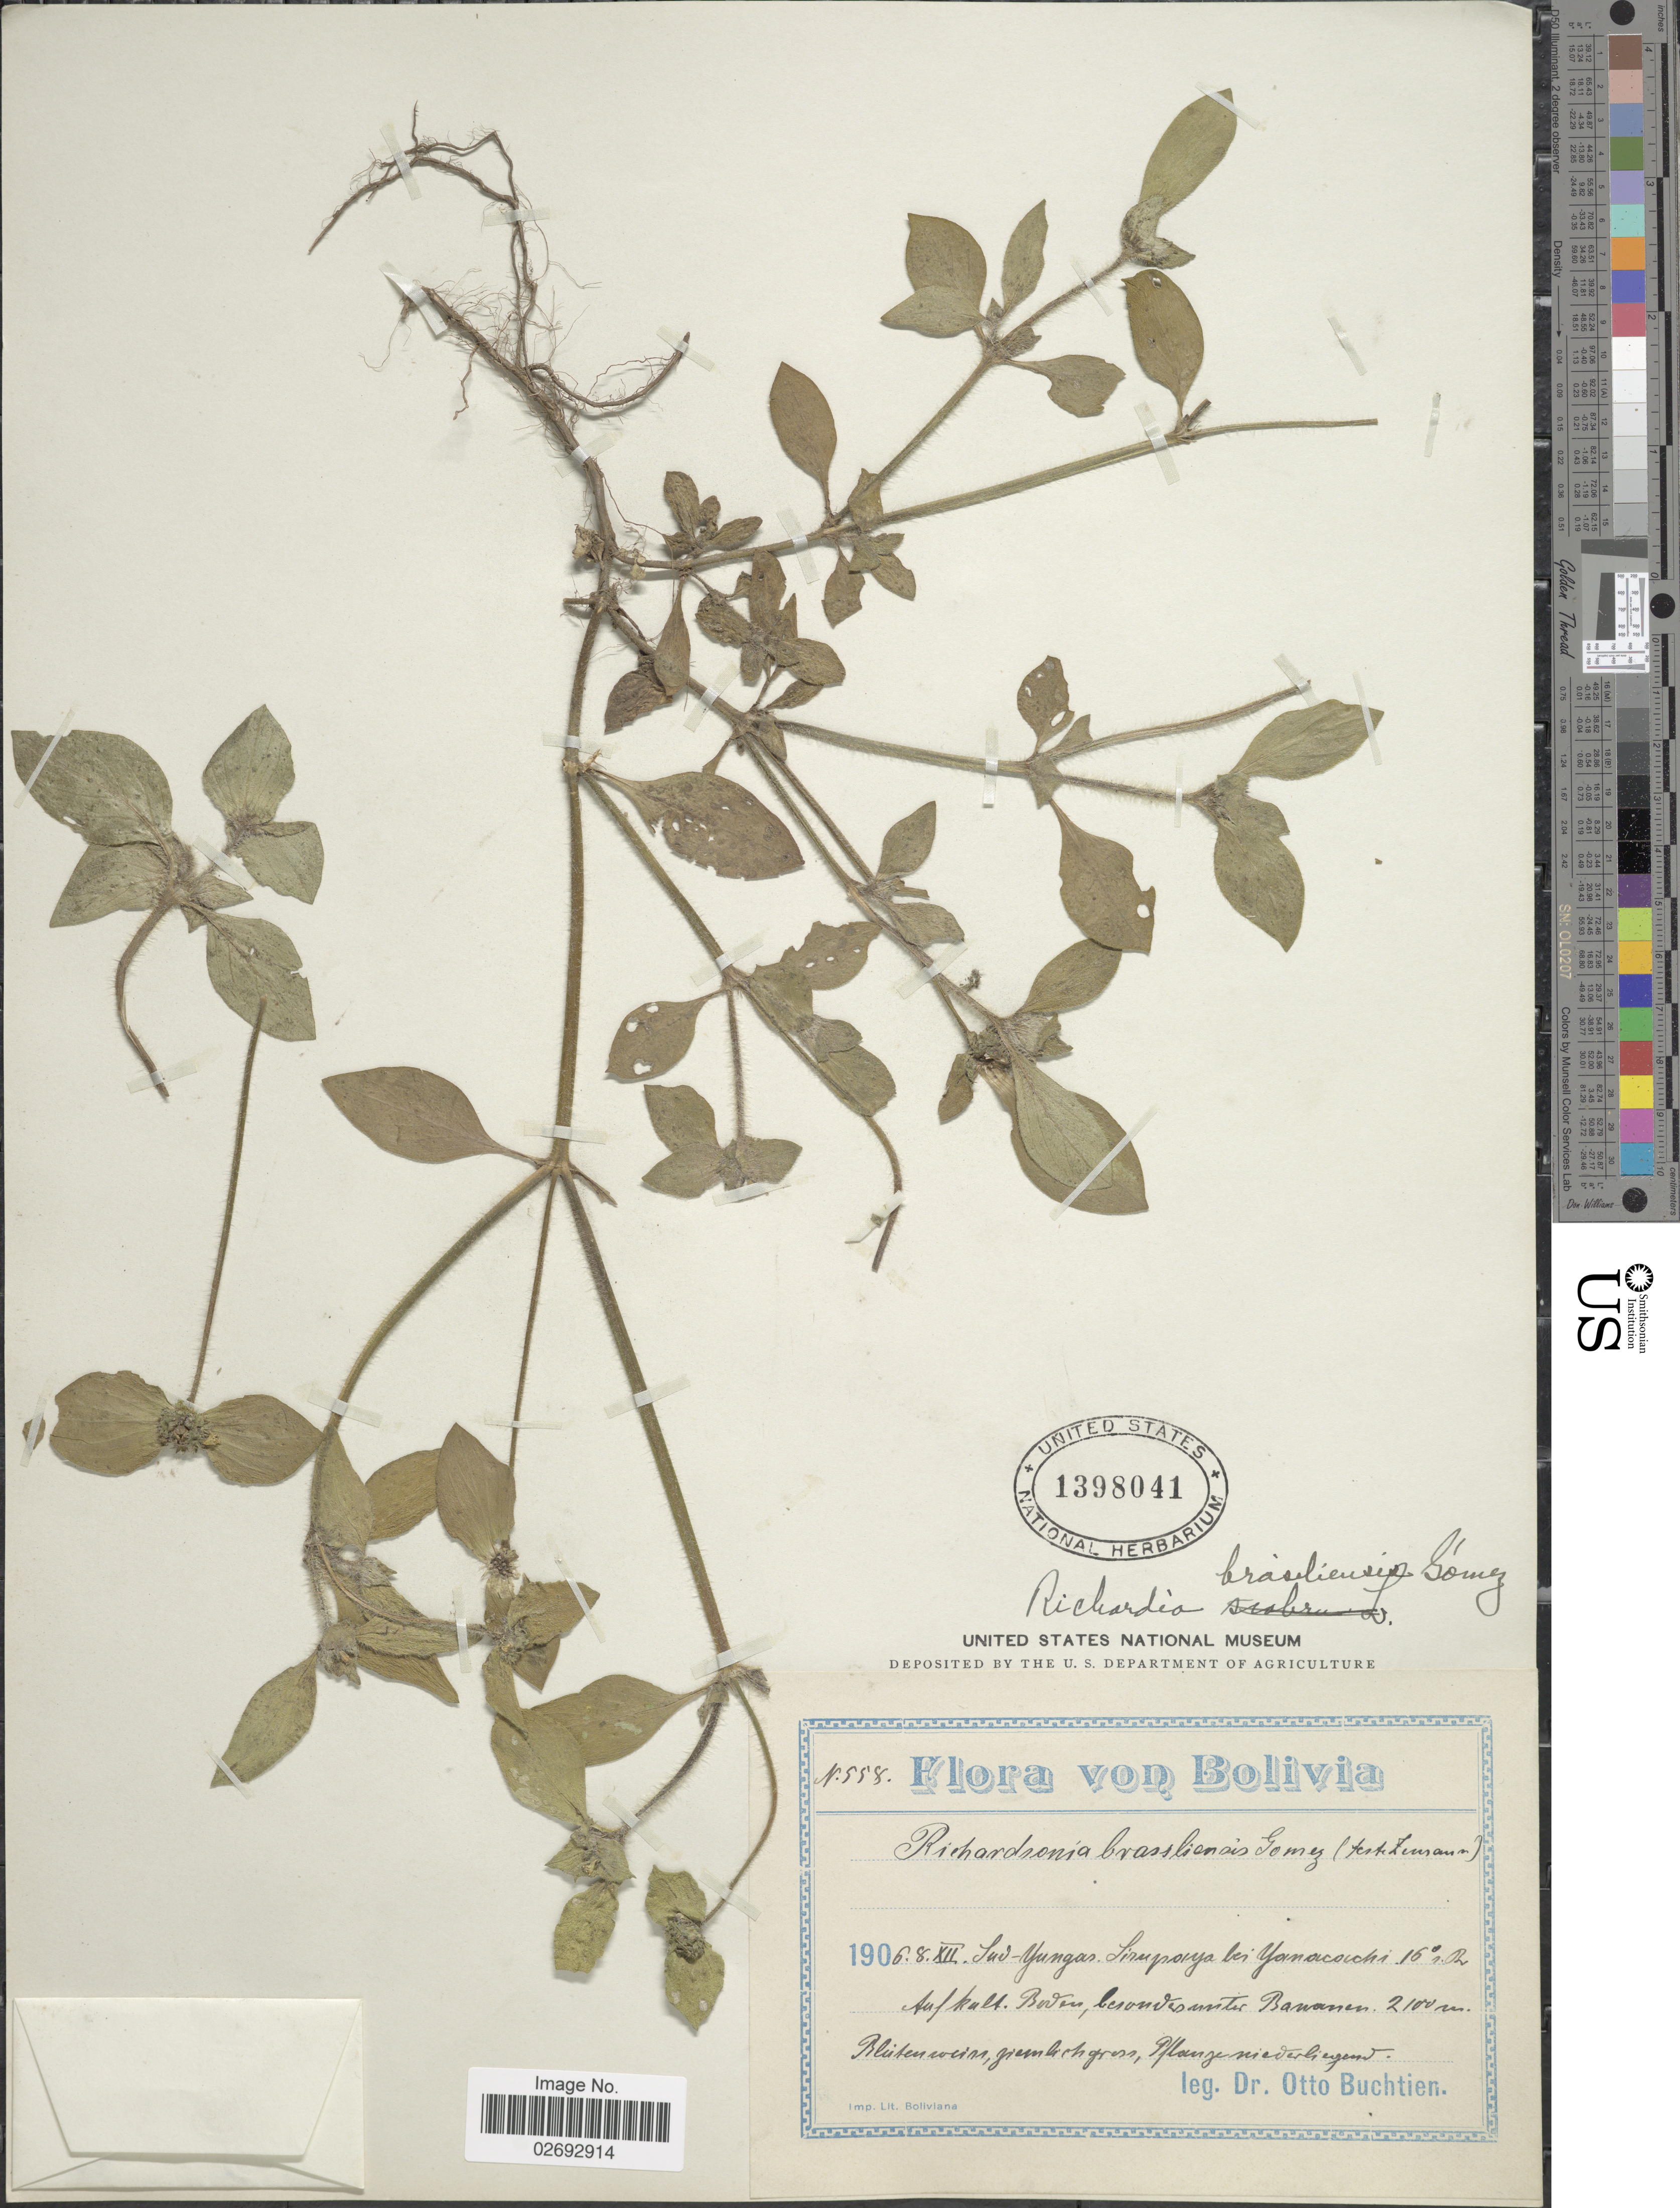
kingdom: Plantae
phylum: Tracheophyta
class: Magnoliopsida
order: Gentianales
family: Rubiaceae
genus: Richardia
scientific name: Richardia brasiliensis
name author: Gomes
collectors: O. Buchtien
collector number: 558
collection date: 1906-12-08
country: Bolivia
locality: Sud-Yungas. Sirapaya bei Yanacachi 16°s. Br.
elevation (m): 2100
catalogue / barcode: US 1398041